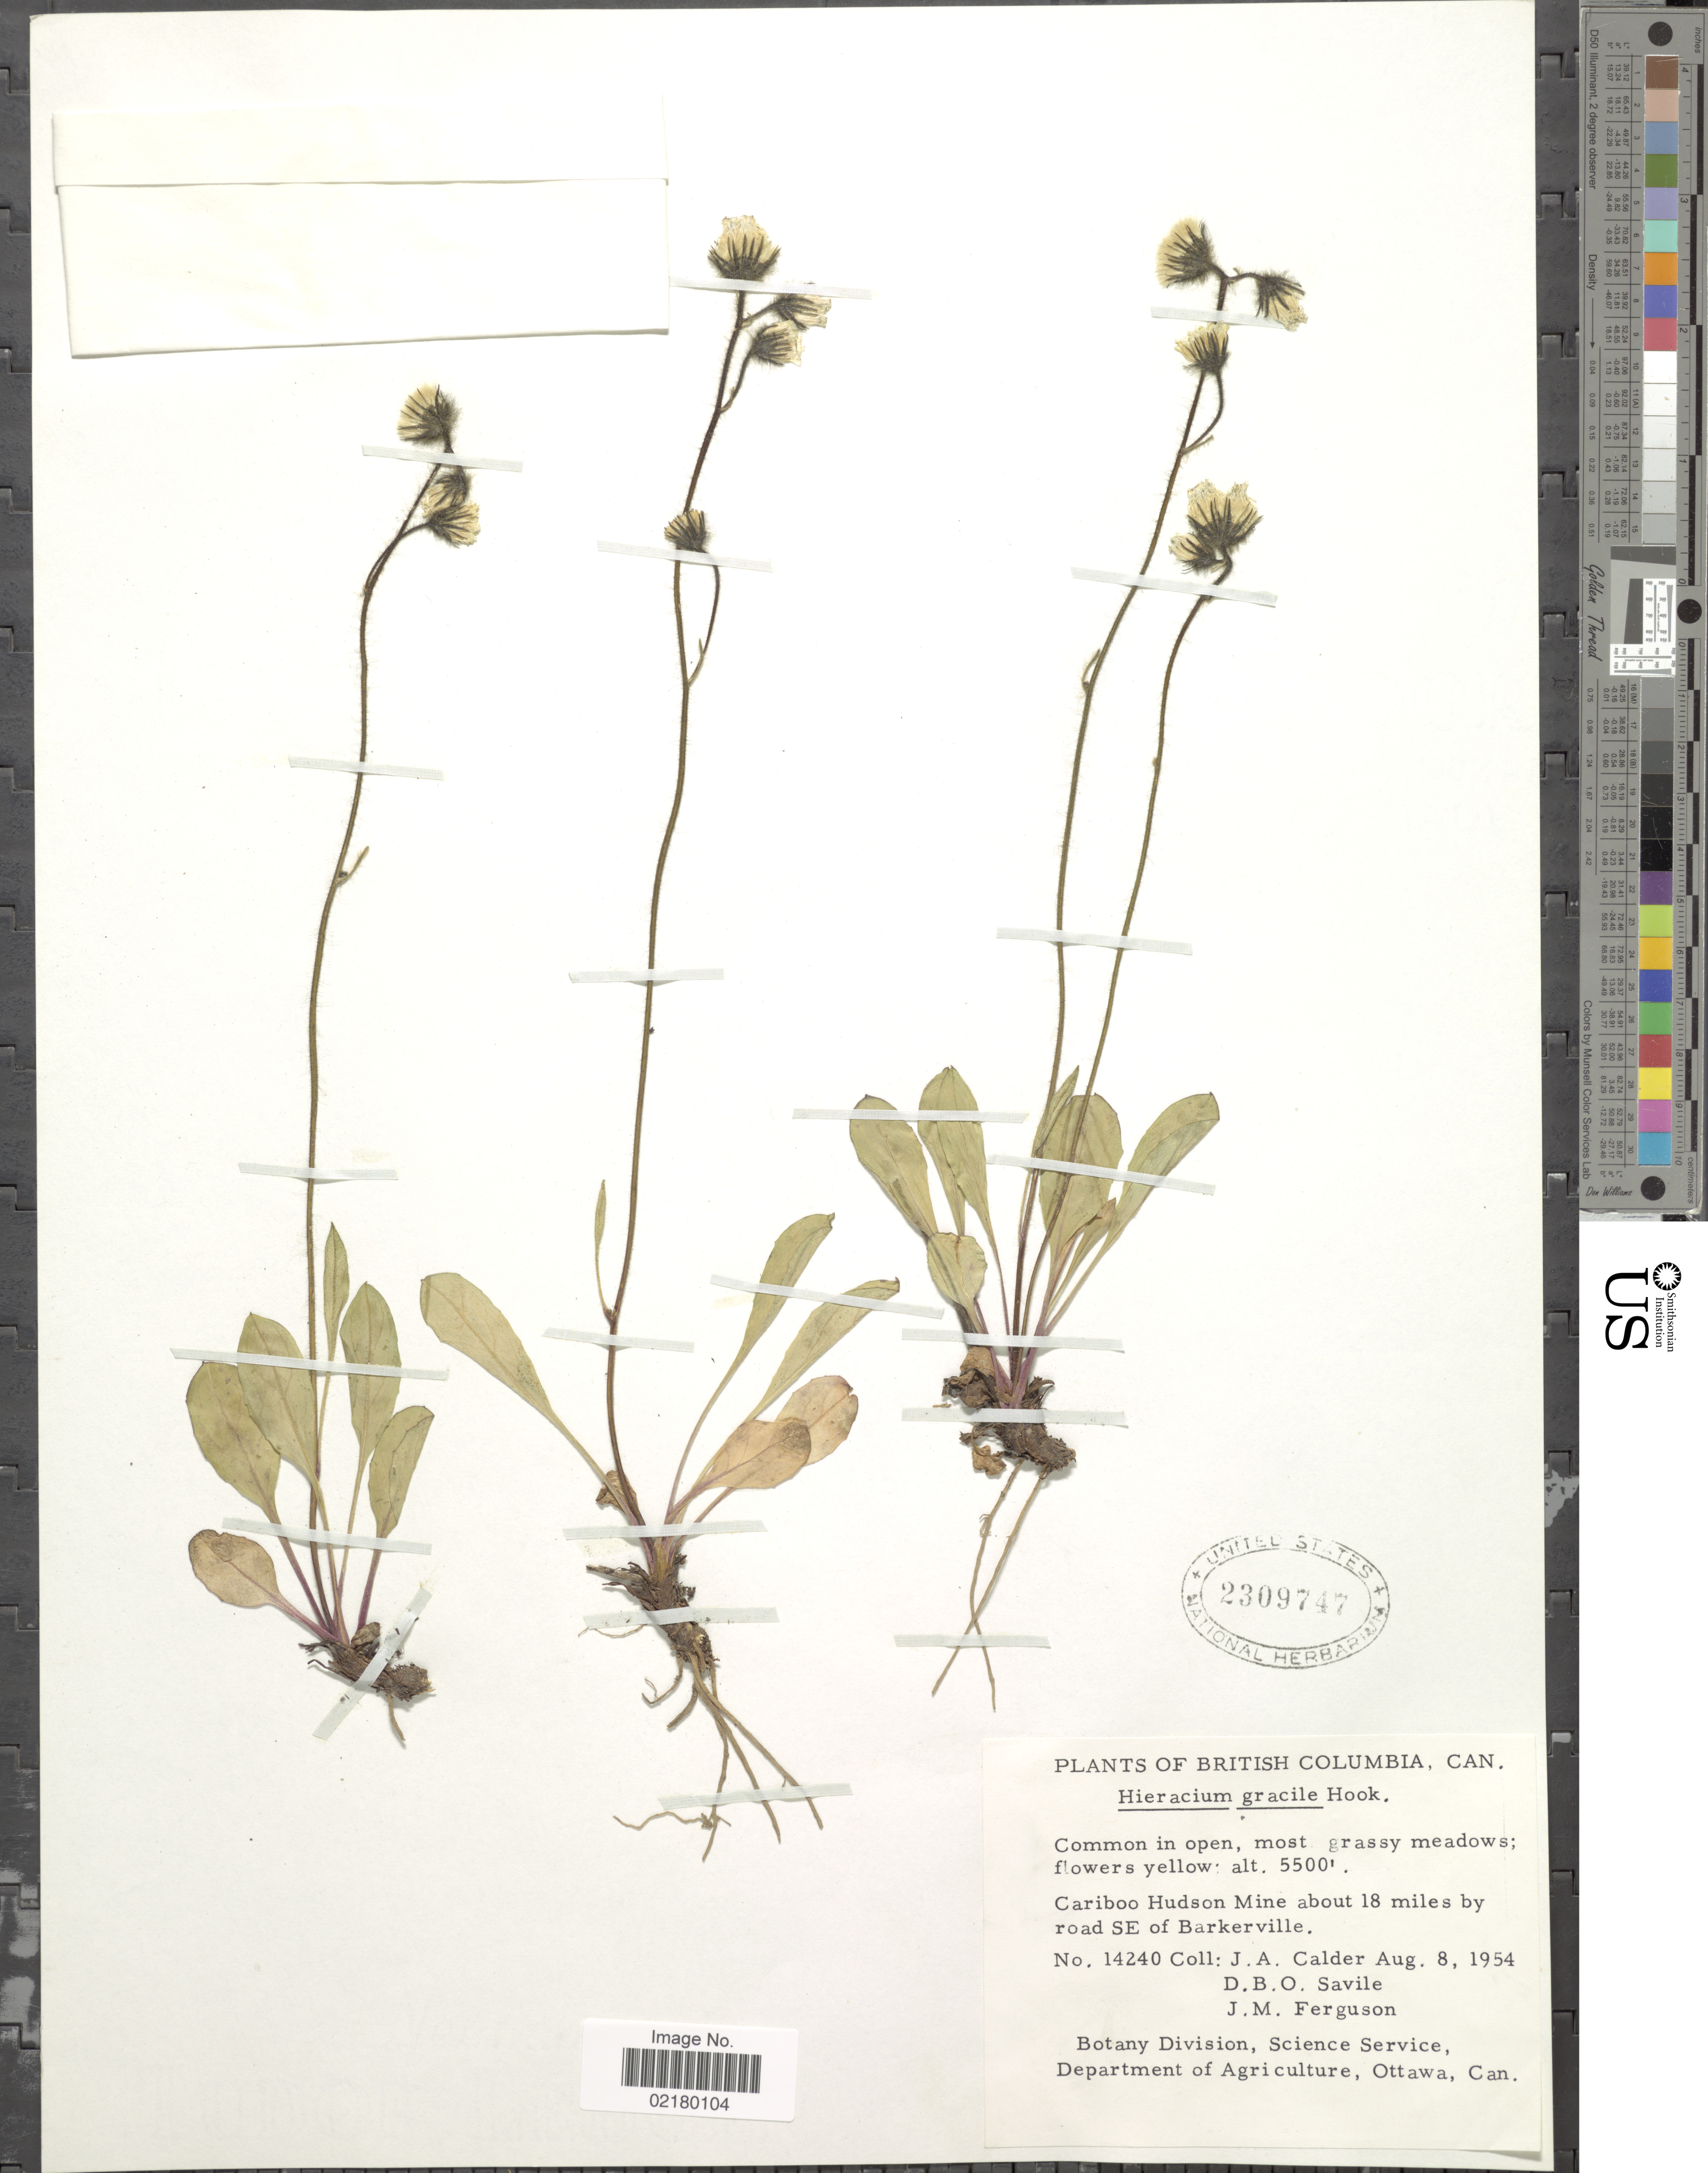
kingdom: Plantae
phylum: Tracheophyta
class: Magnoliopsida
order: Asterales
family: Asteraceae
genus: Hieracium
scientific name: Hieracium triste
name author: Willd. ex Spreng.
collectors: J. A. Calder, D. Savile & J. M. Ferguson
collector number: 14240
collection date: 1954-08-08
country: Canada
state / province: British Columbia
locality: Common in open, most grassy meadows; Cariboo Hudson Mine about 18 miles by road SE of Barkerville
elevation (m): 1676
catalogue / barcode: US 2309747